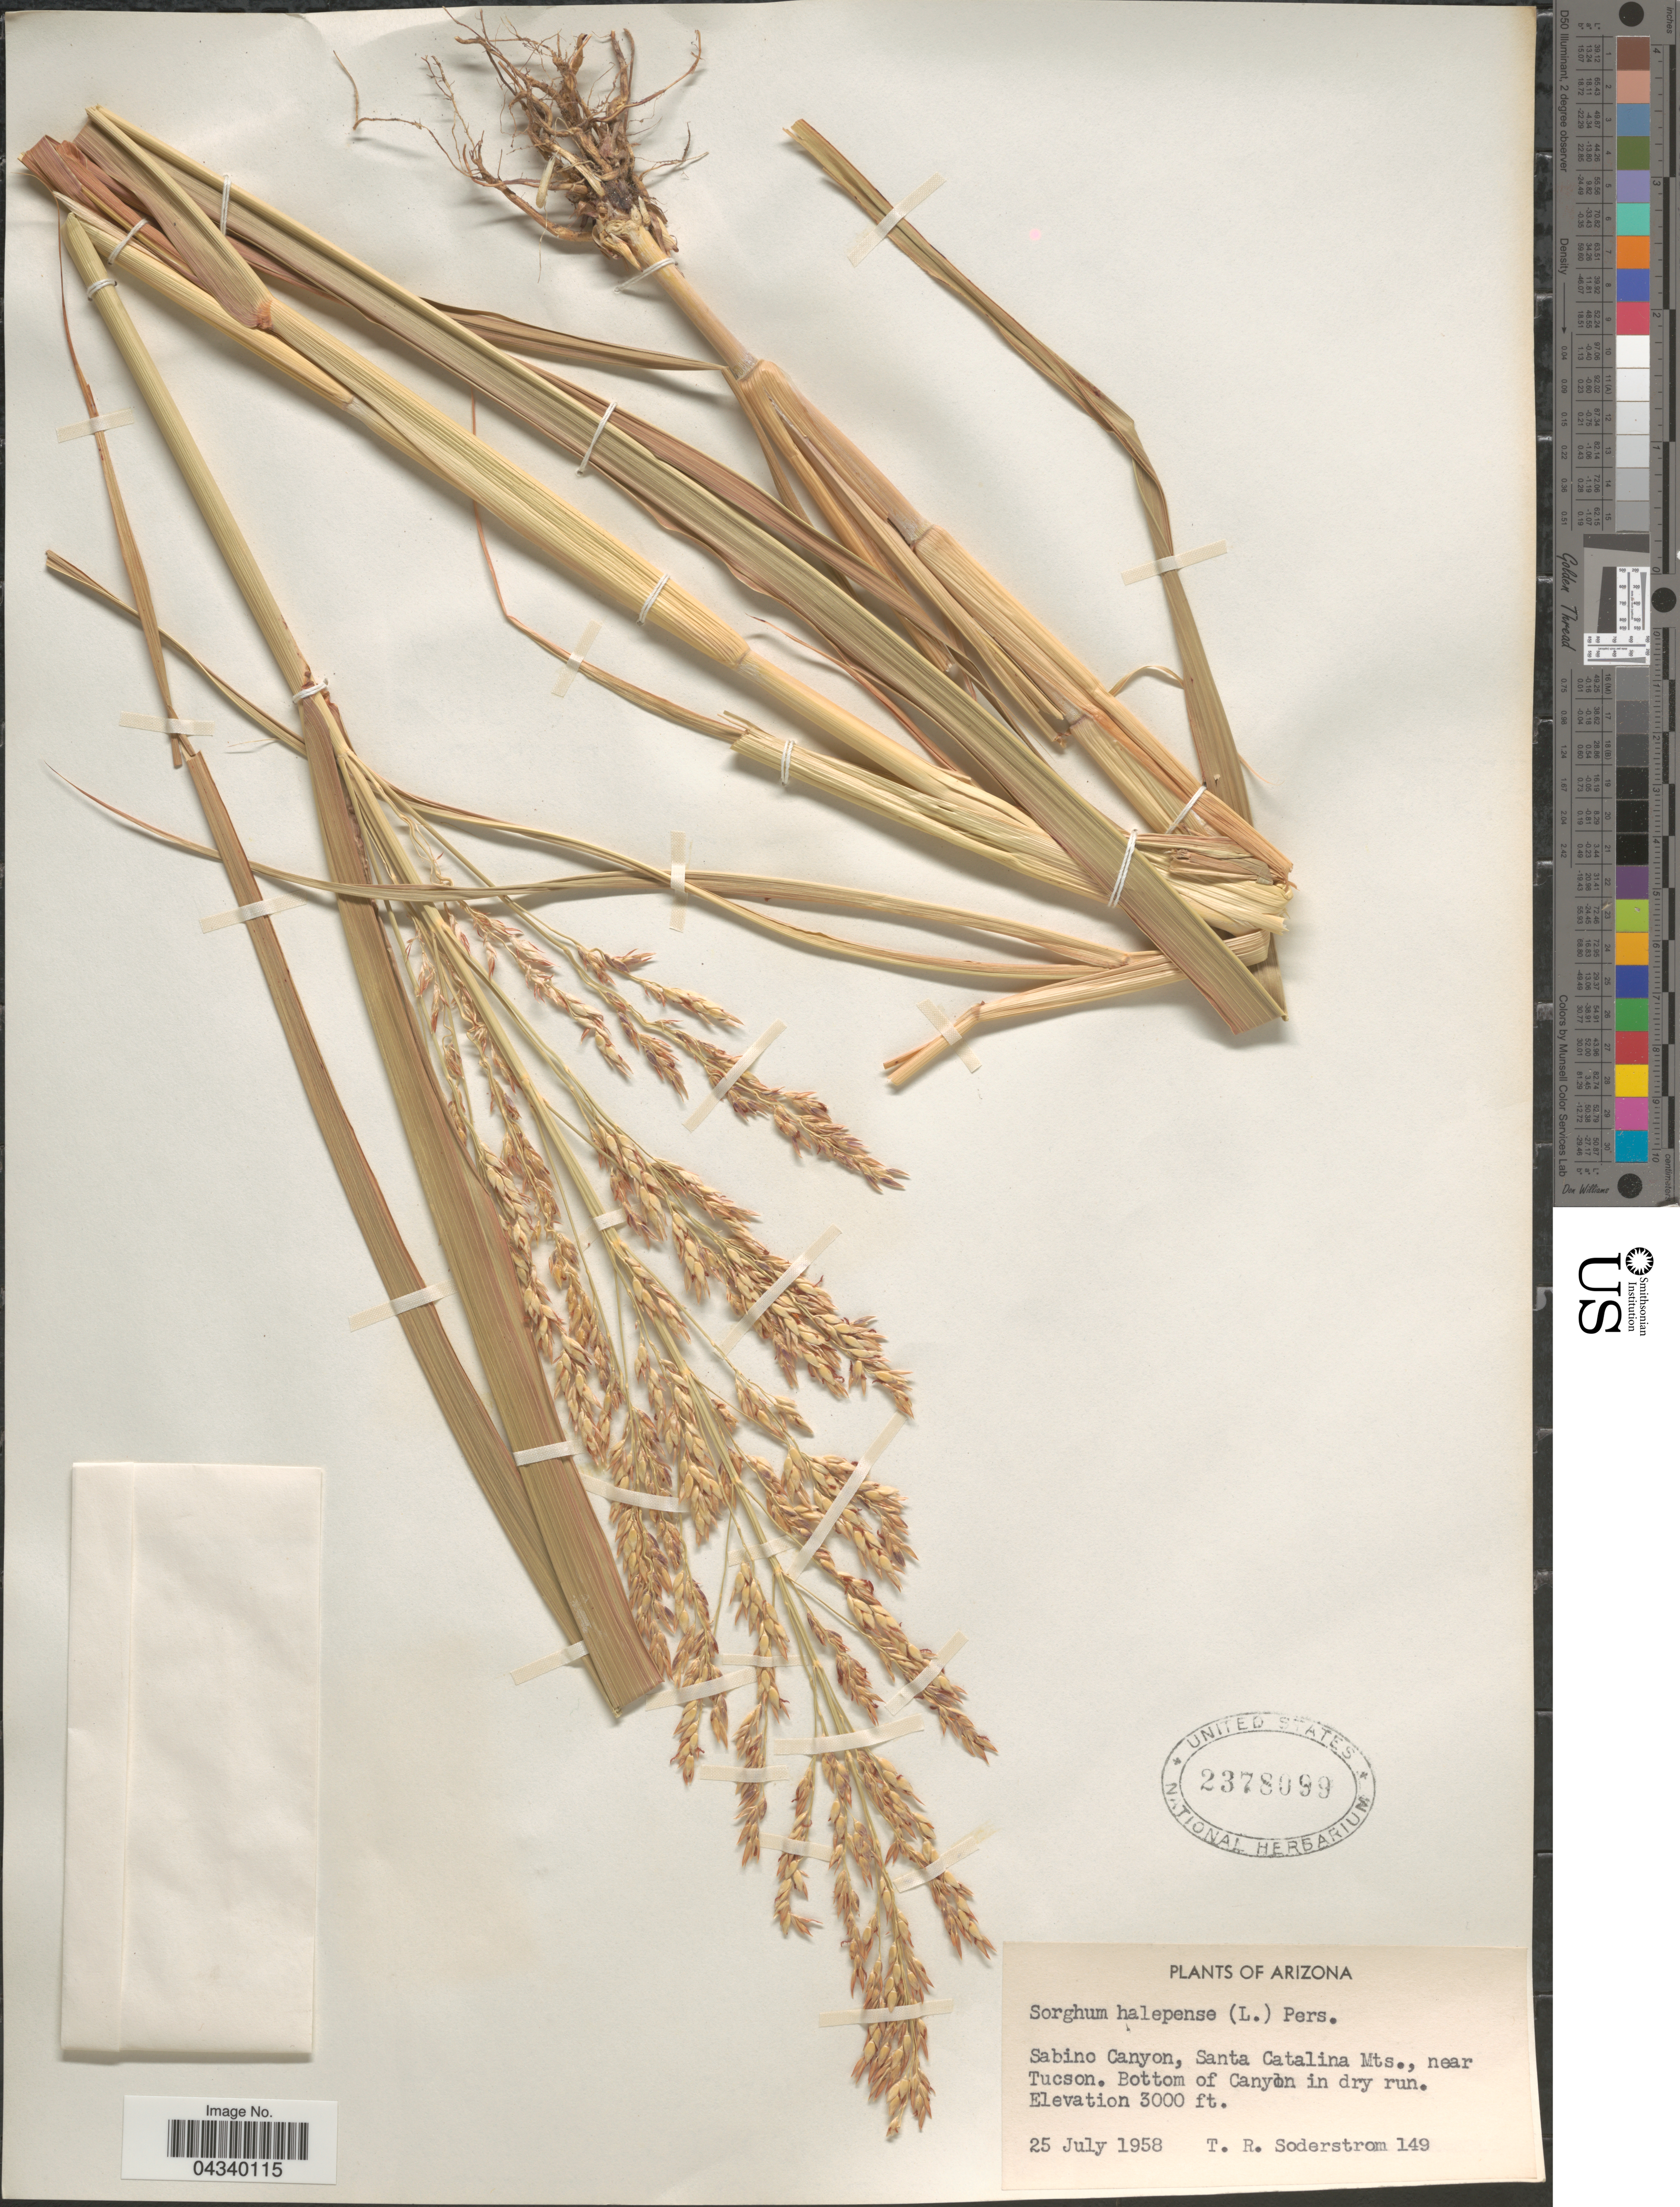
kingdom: Plantae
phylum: Tracheophyta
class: Liliopsida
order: Poales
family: Poaceae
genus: Sorghum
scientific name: Sorghum halepense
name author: (L.) Pers.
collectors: T. R. Soderstrom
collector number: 149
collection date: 1958-07-25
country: United States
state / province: Arizona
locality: Sabino Canyon, Santa Catalina Mts., near Tucson. Bottom of Canyon in dry run.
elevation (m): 914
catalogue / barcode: US 2378099